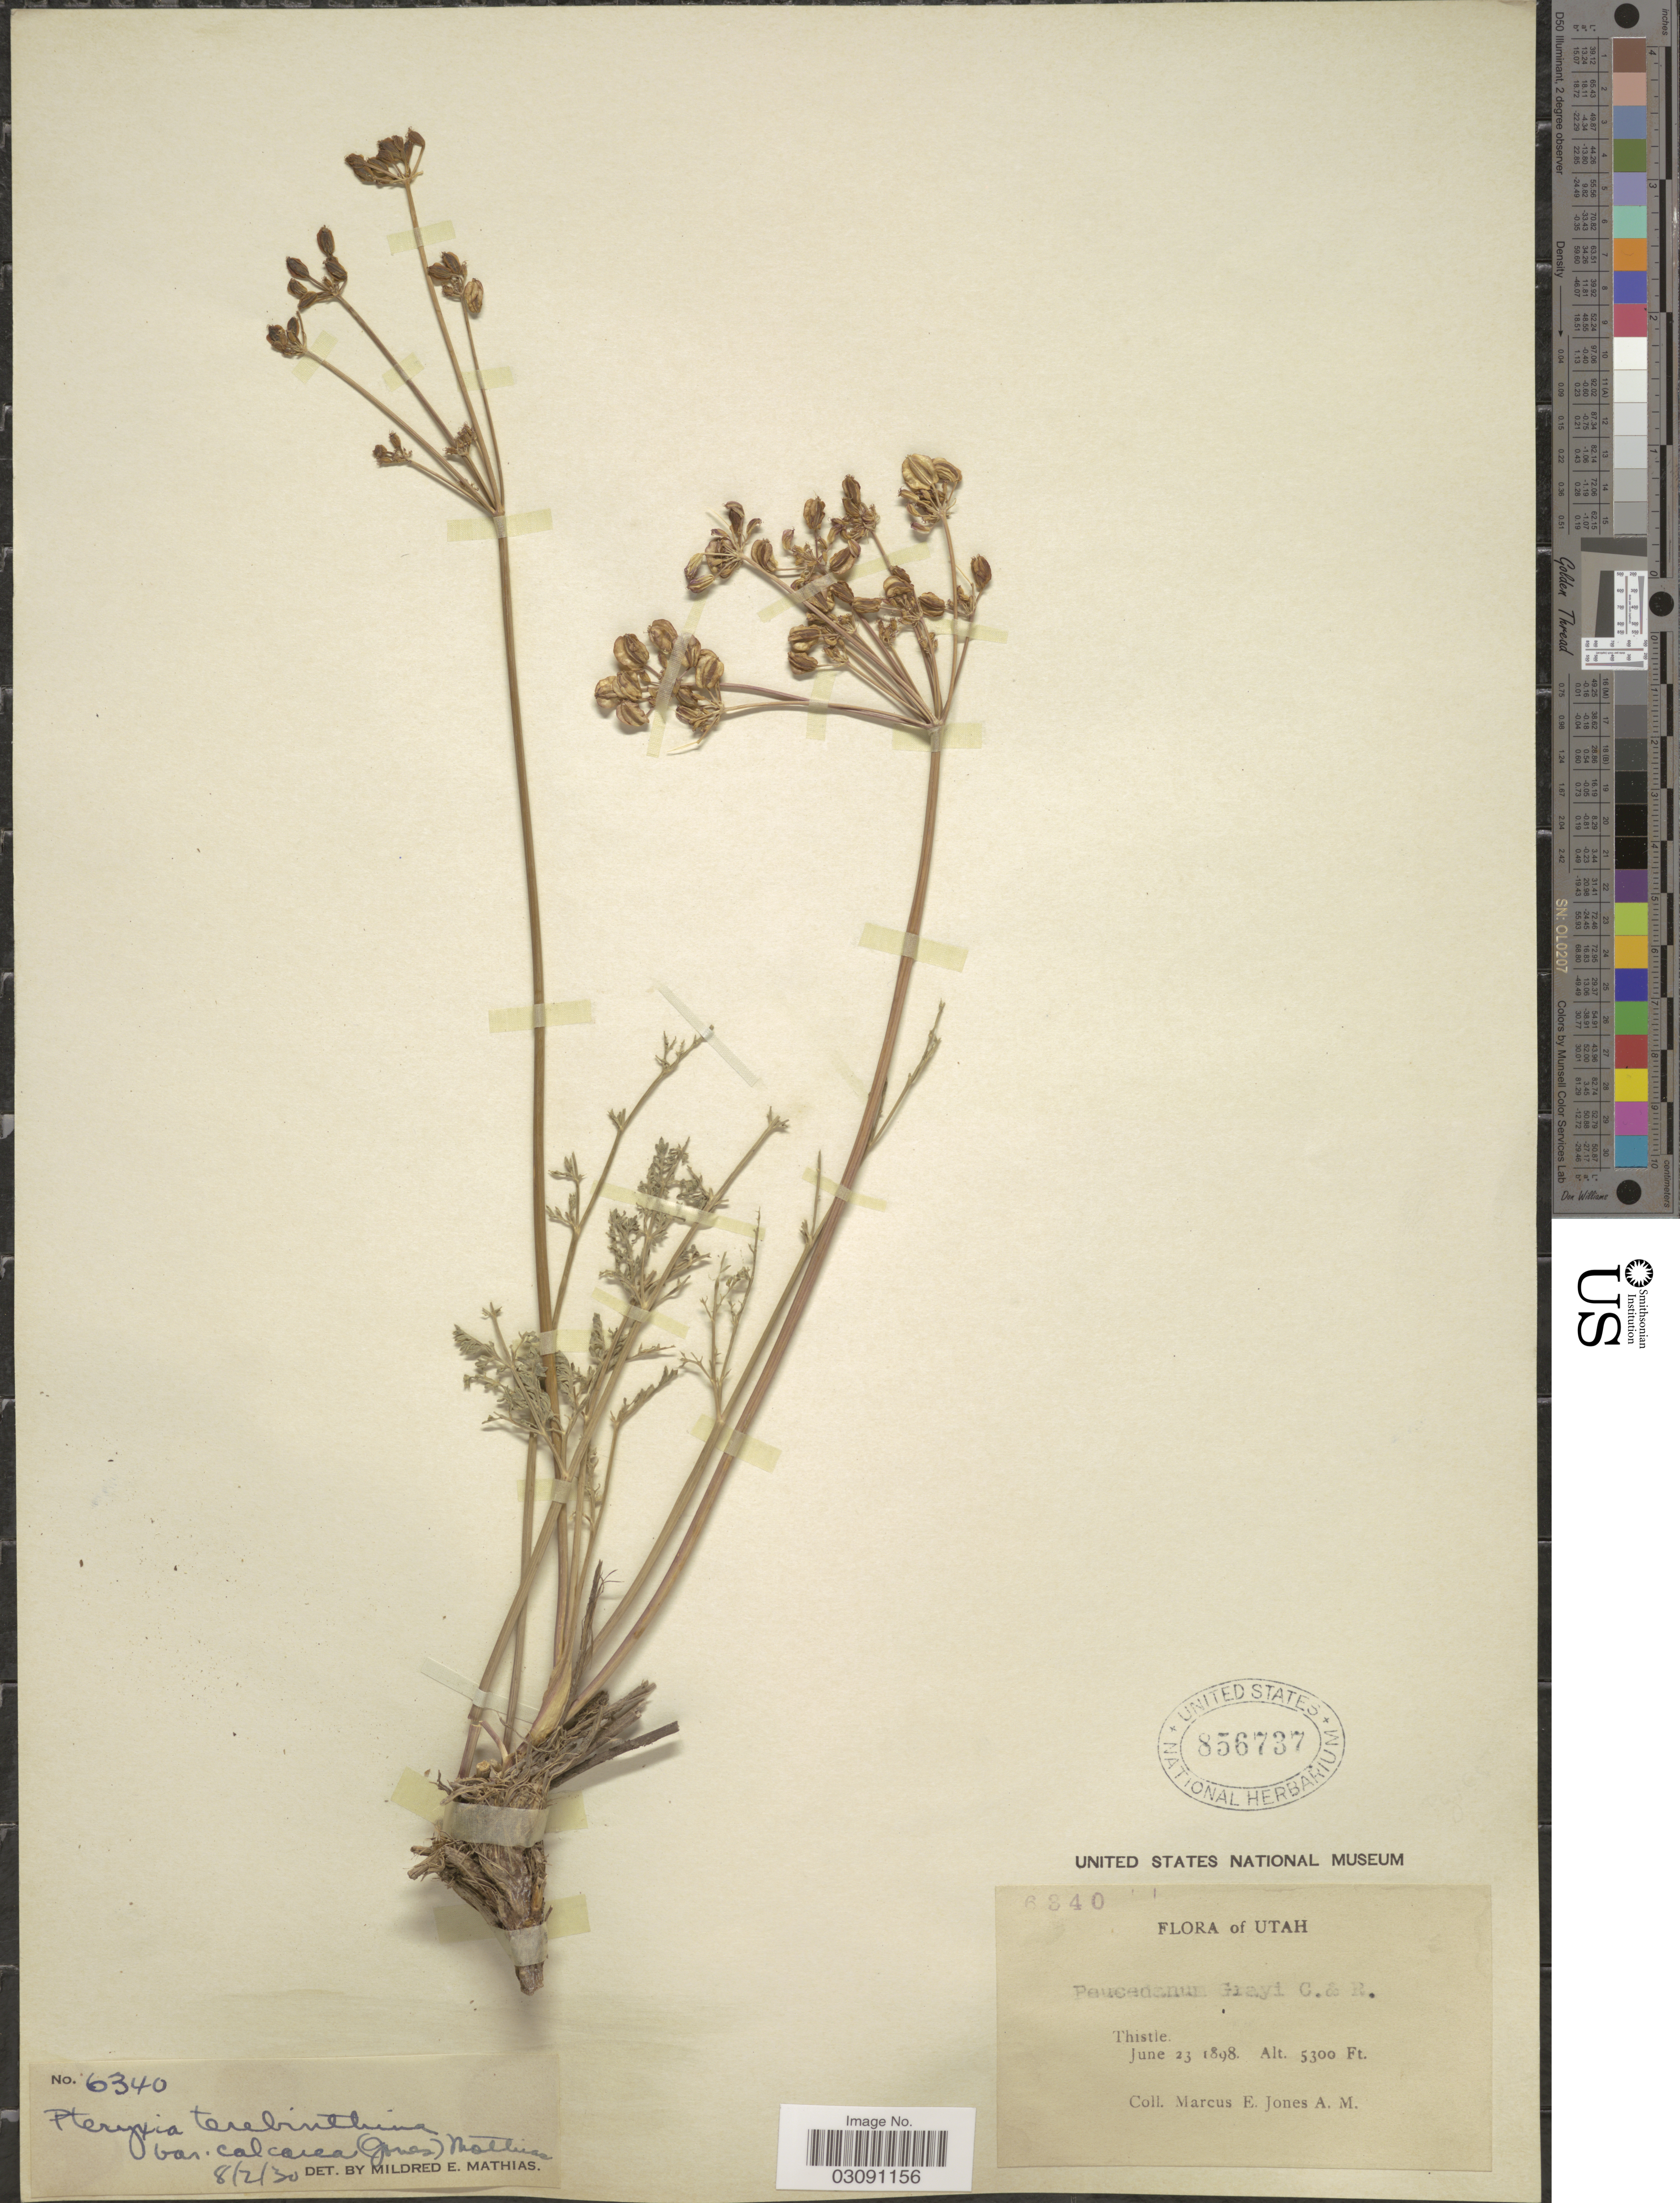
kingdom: Plantae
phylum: Tracheophyta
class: Magnoliopsida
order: Apiales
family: Apiaceae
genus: Pteryxia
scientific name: Pteryxia terebinthina var. calcarea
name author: (M.E. Jones) Mathias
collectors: M. E. Jones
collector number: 6340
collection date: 1898-06-23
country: United States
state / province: Utah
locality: Thistle.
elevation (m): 1615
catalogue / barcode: US 856737